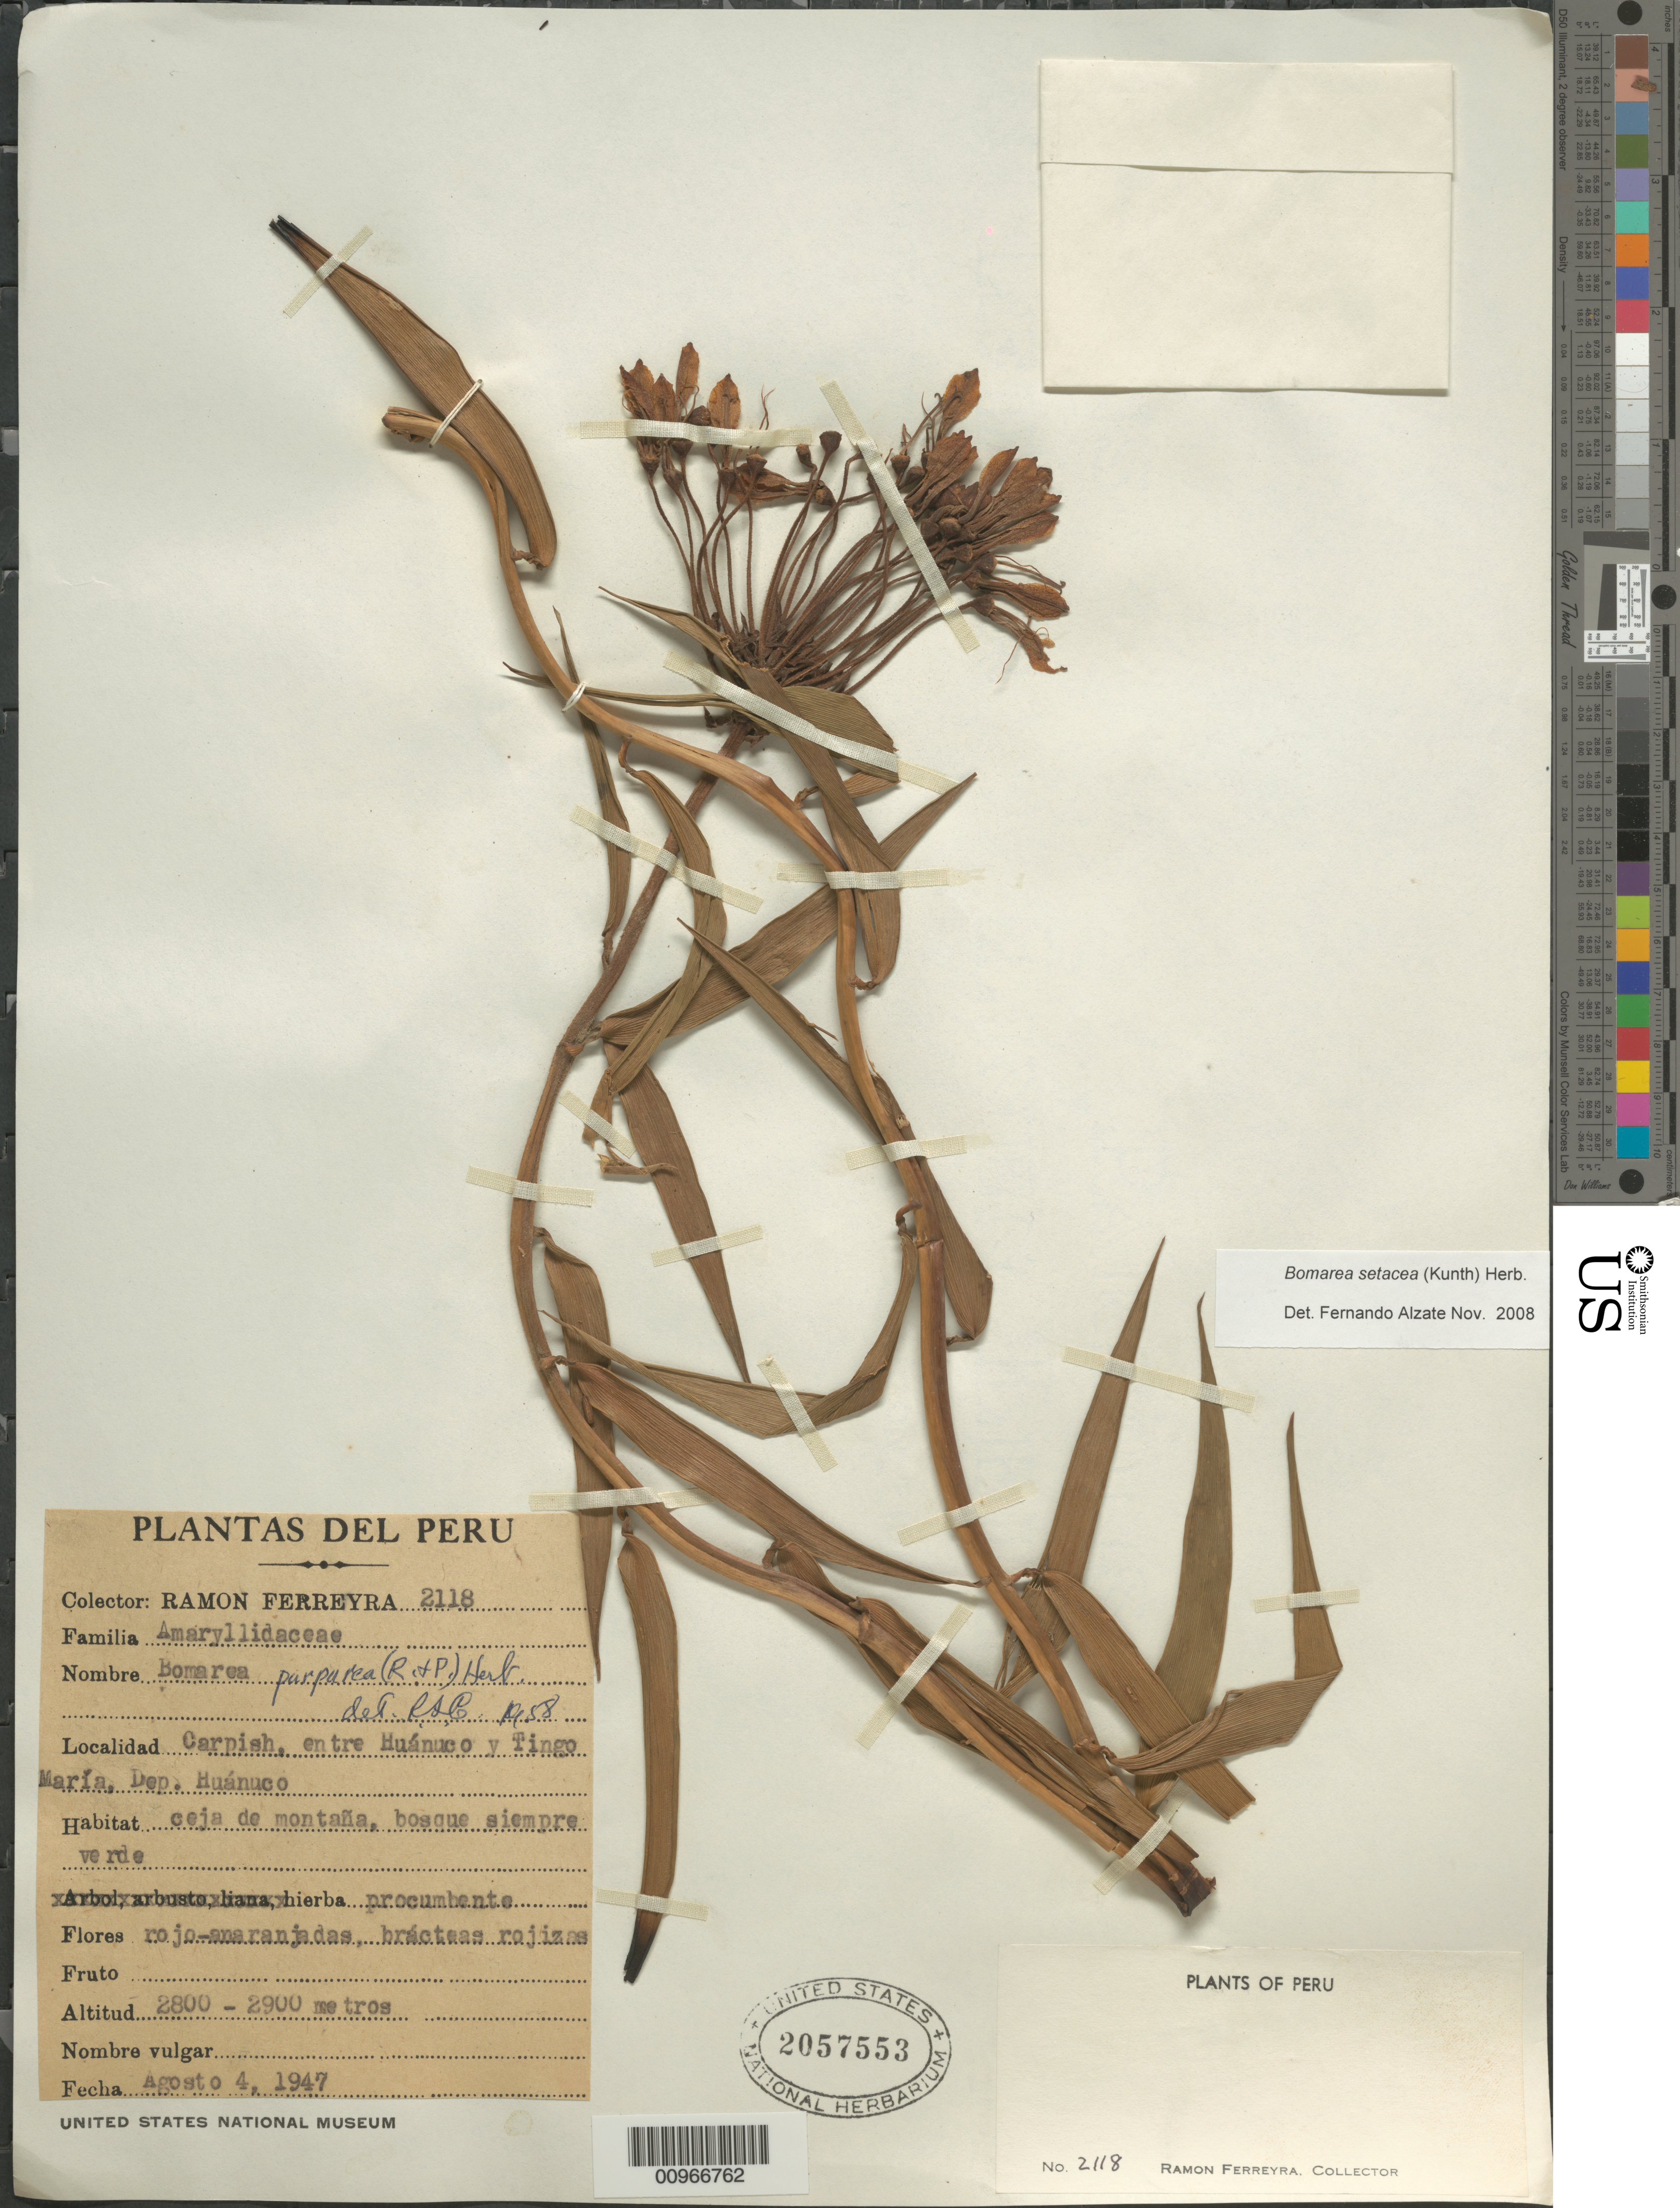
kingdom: Plantae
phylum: Tracheophyta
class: Liliopsida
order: Liliales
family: Alstroemeriaceae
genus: Bomarea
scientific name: Bomarea setacea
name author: (Ruiz & Pav.) Herb.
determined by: Alzate Guarin, Fernando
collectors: R. A. Ferreyra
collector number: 2118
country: Peru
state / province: Huánuco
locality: Carpish, between Huanuco and Tingo Maria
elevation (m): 2800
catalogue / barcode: US 2057553